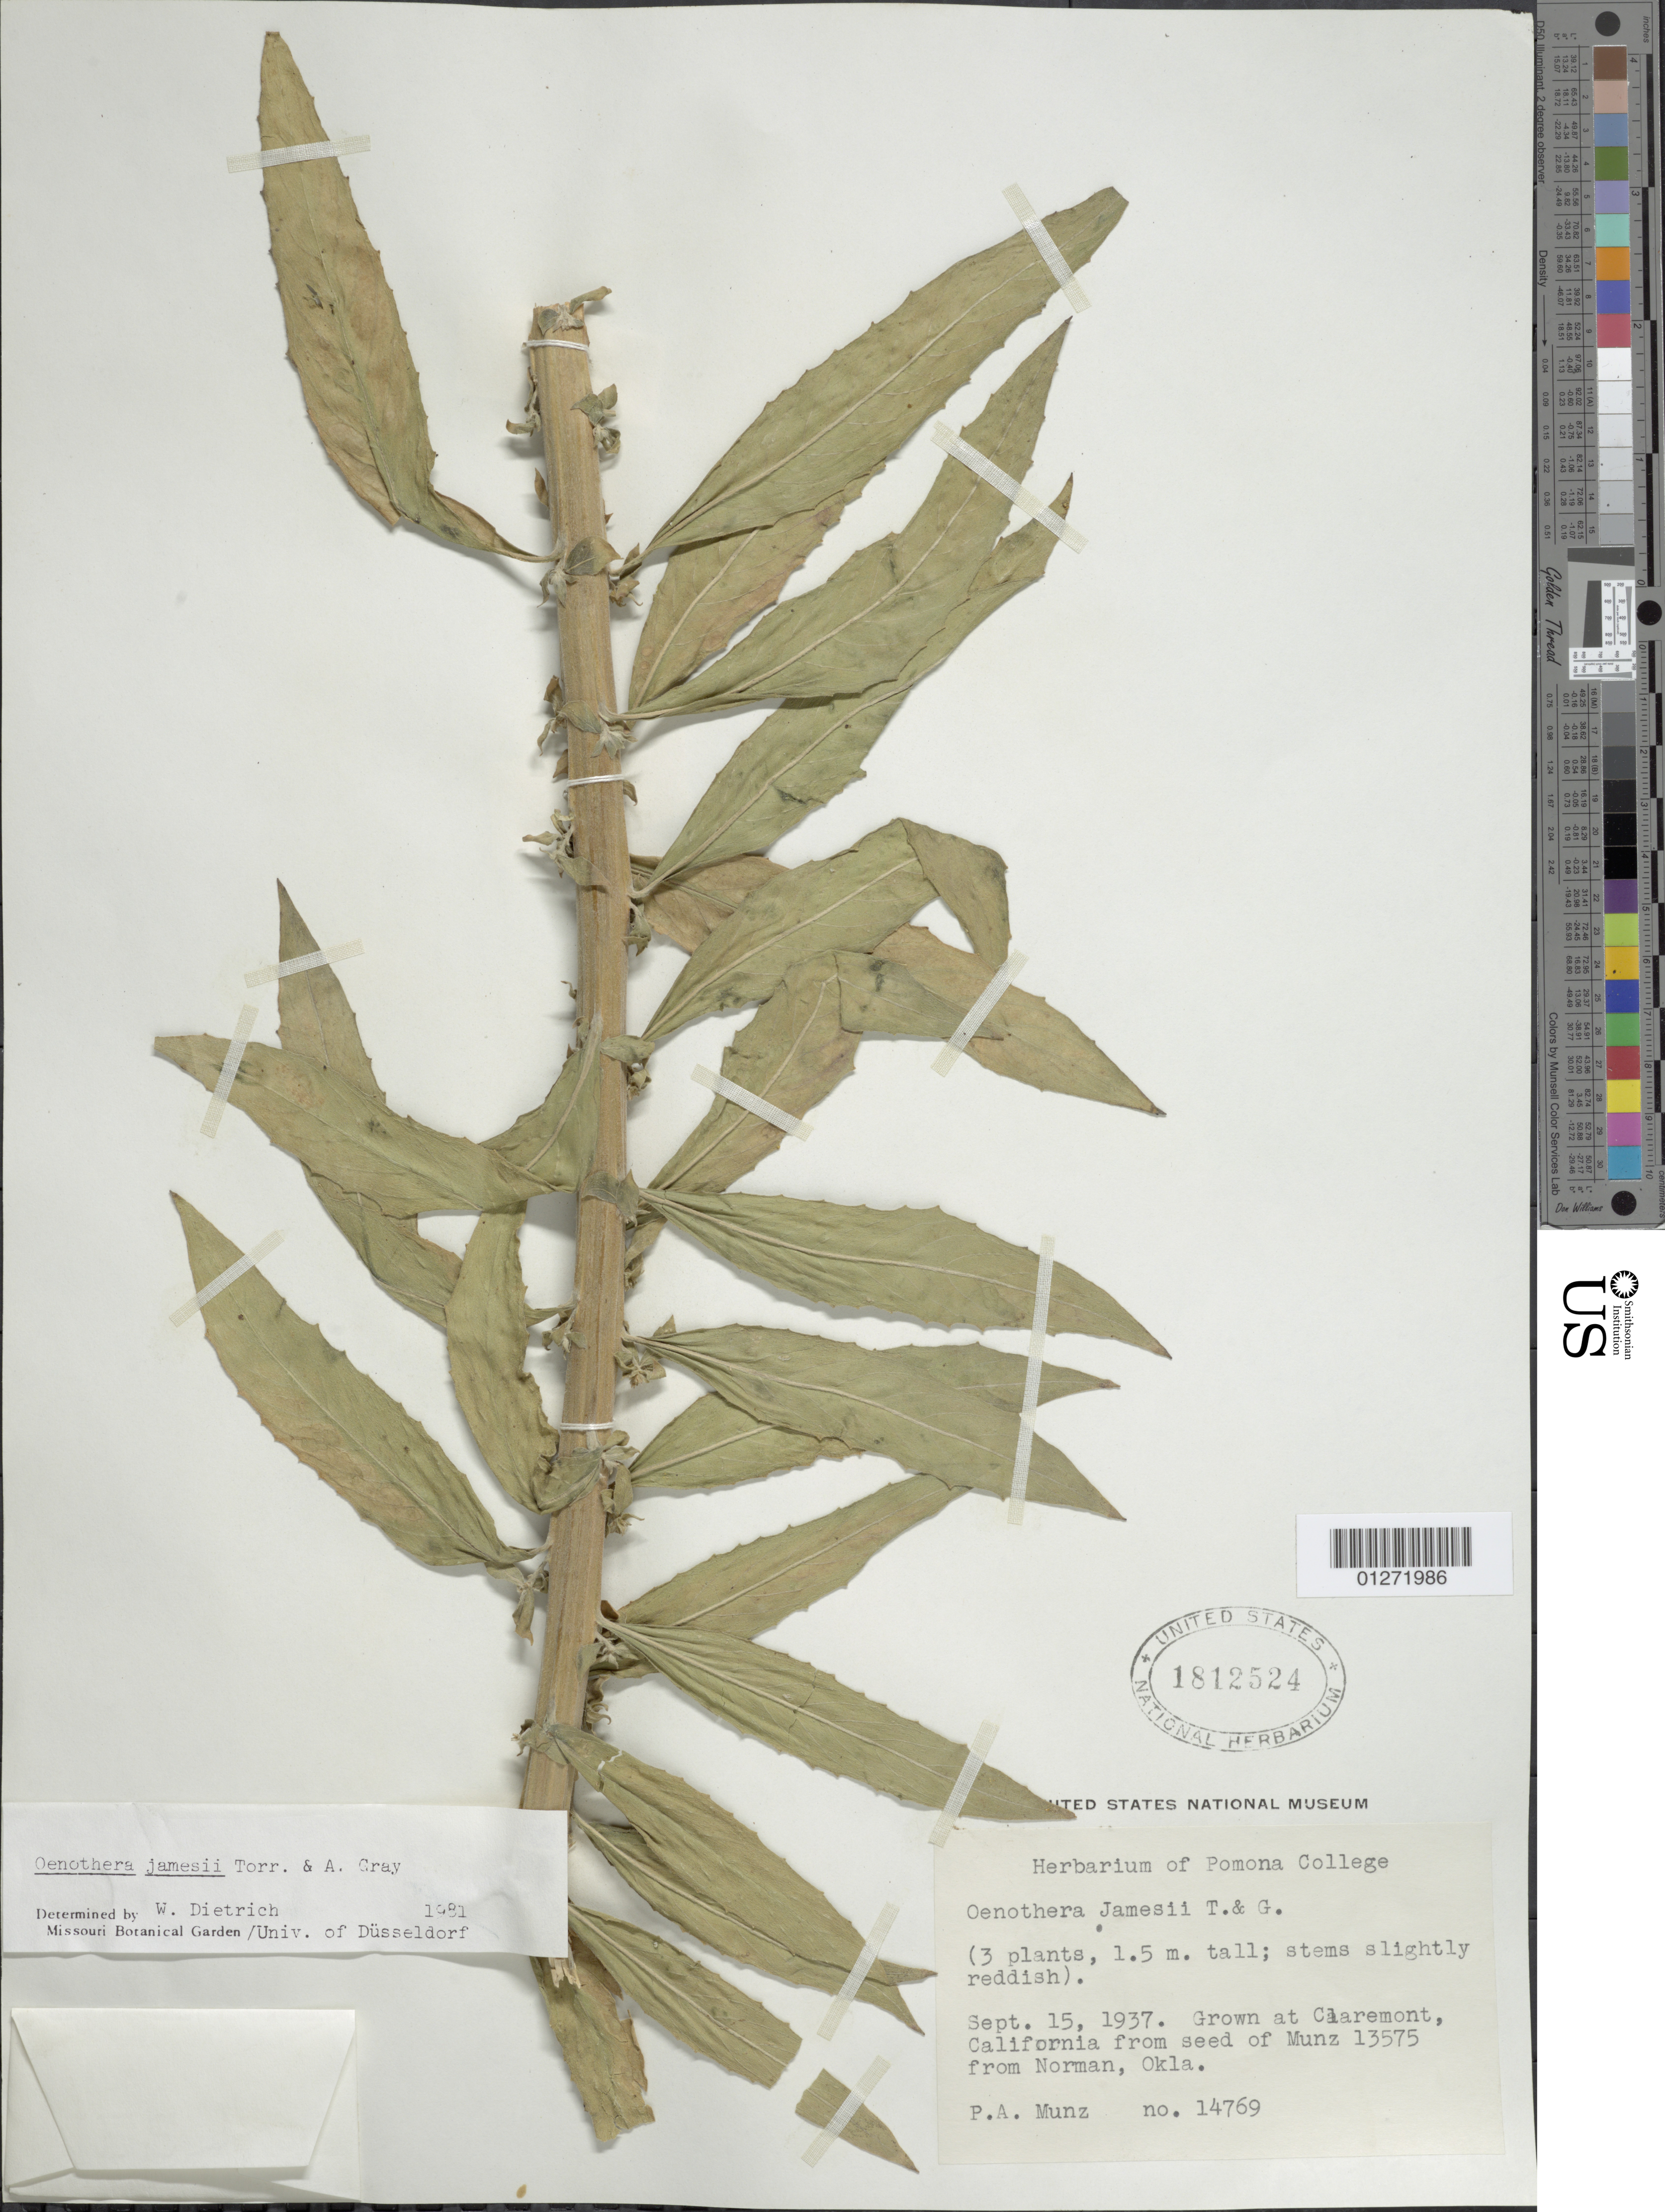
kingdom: Plantae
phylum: Tracheophyta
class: Magnoliopsida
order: Myrtales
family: Onagraceae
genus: Oenothera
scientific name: Oenothera jamesii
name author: Torr. & A. Gray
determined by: Dietrich, W.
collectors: P. A. Munz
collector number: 14769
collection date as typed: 15 Sep 1937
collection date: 1937-09-15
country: United States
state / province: California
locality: Pomona College, Claremont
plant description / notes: Grown from seed of Munz 13575 from Norman , Okla.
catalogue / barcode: US 1812524